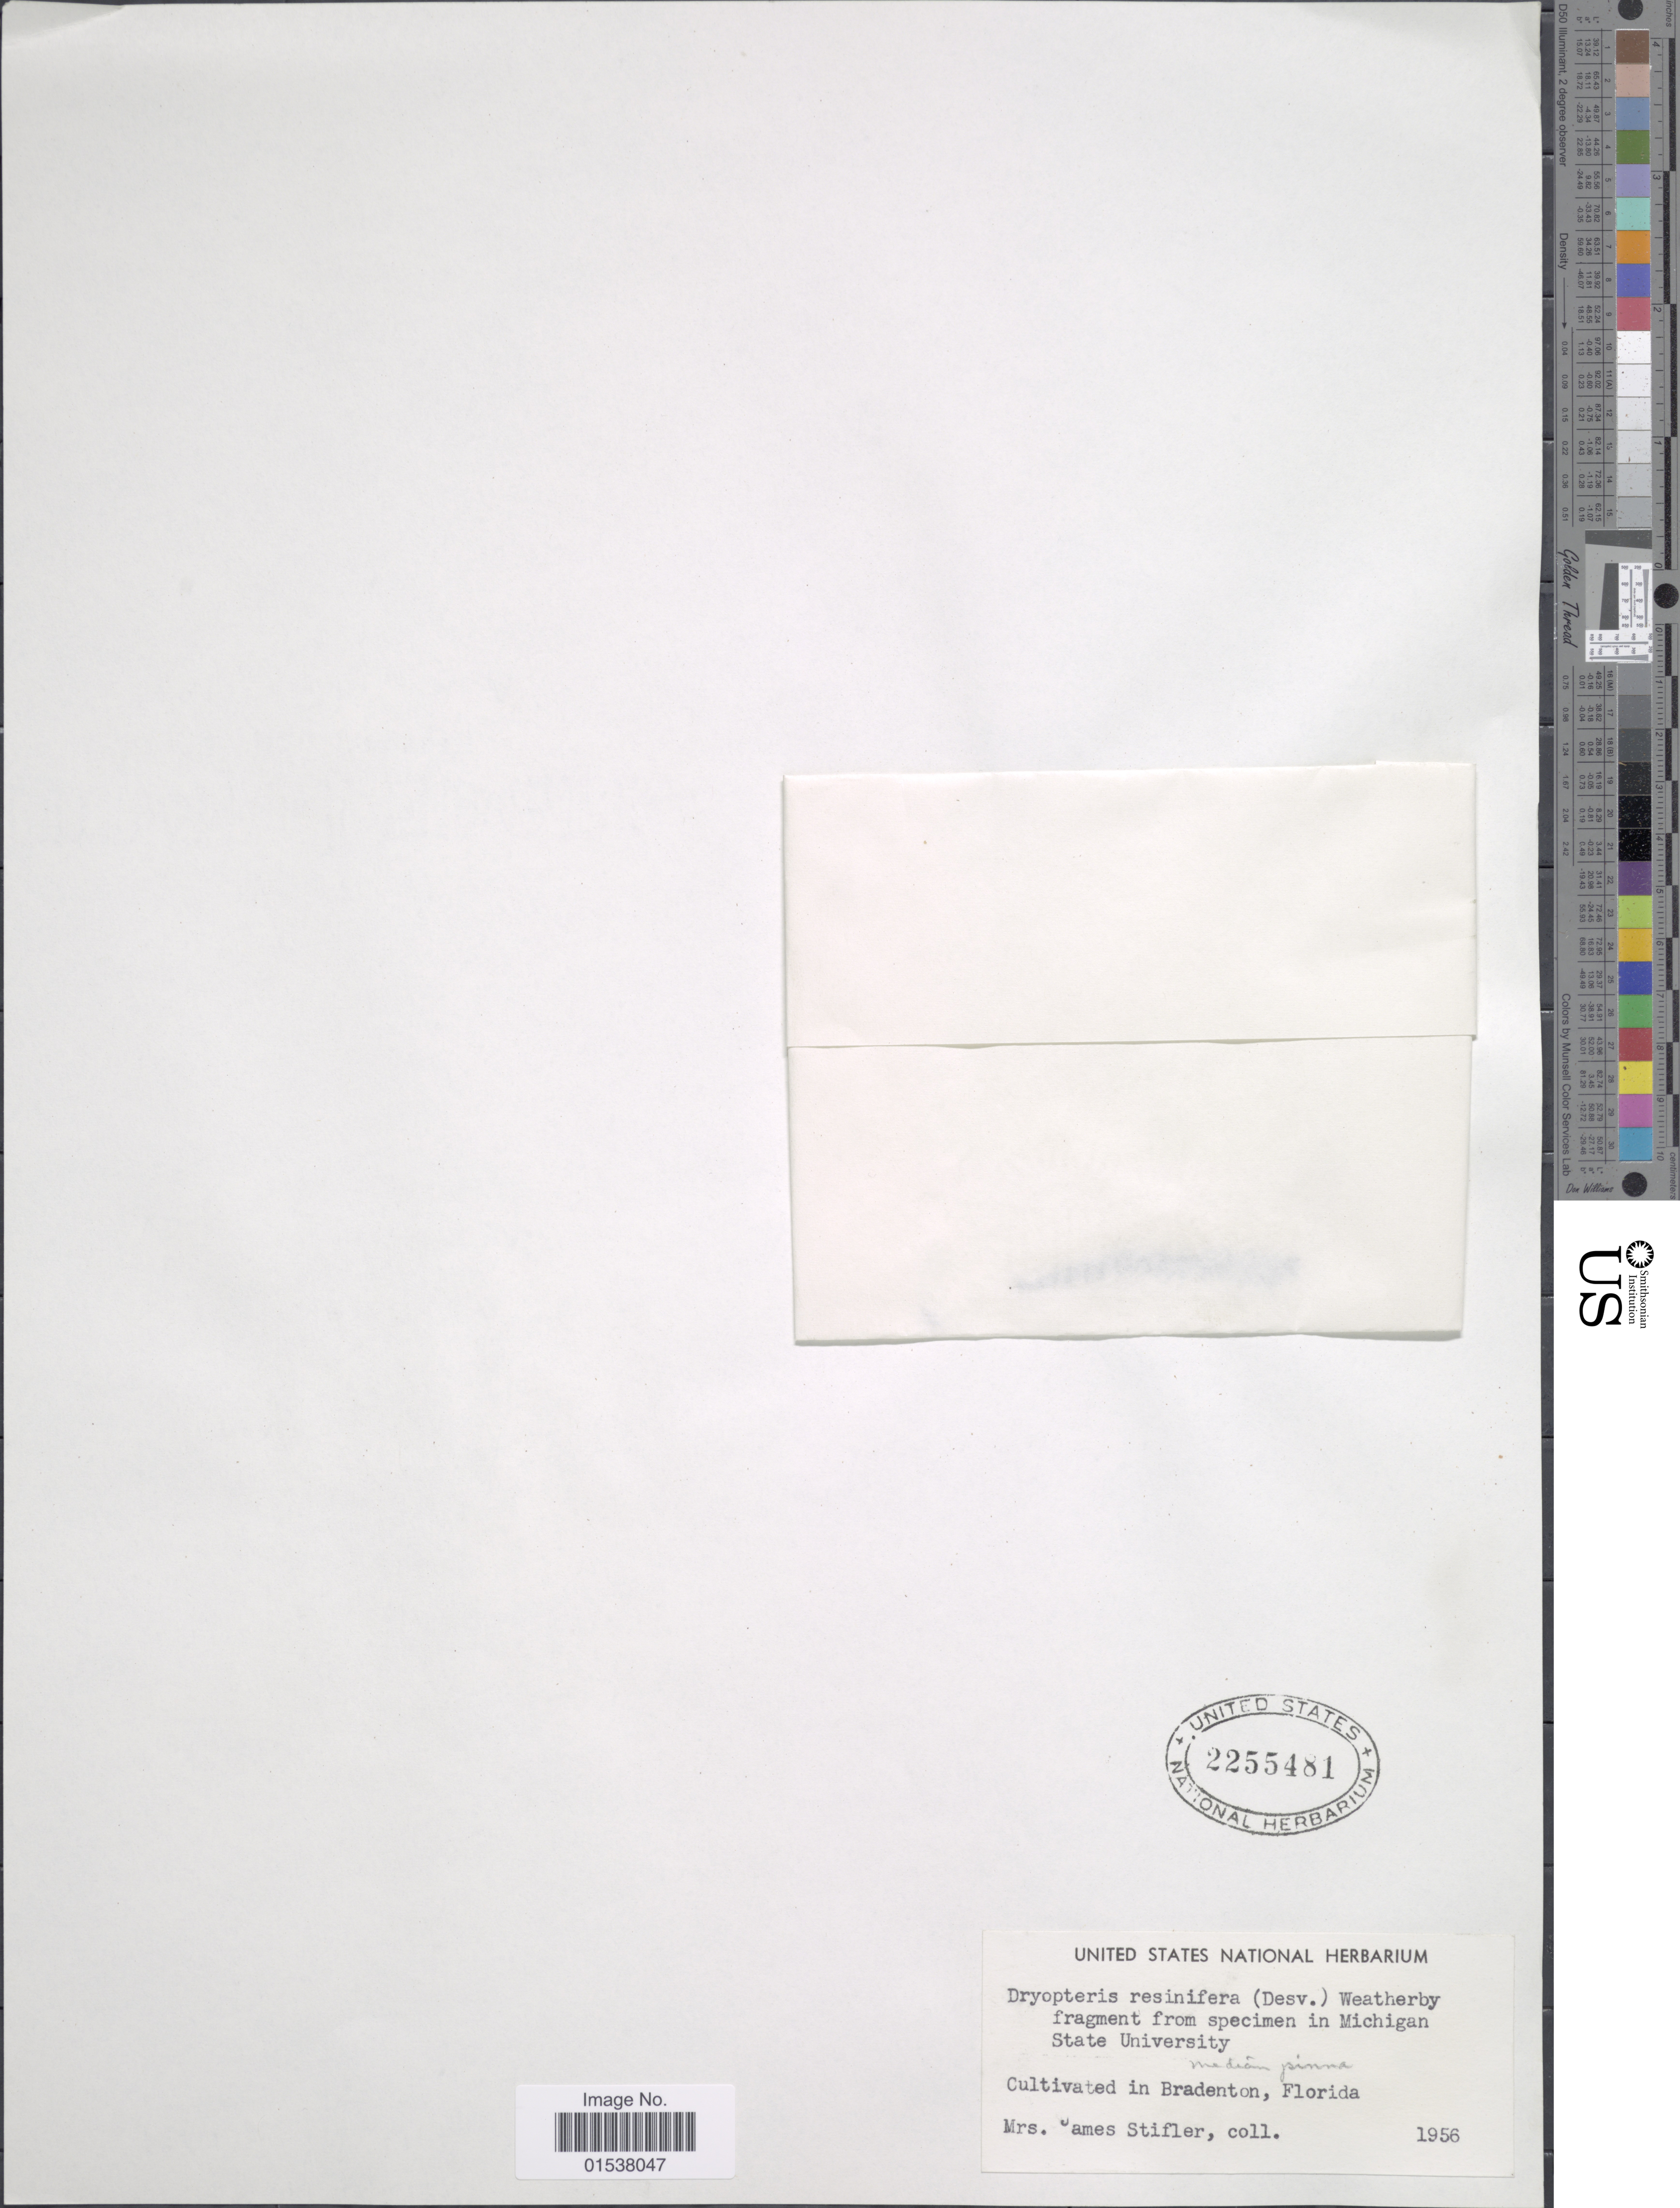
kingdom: Plantae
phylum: Tracheophyta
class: Polypodiopsida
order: Polypodiales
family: Thelypteridaceae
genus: Amauropelta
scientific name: Amauropelta resinifera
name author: (Desv.) Pic. Serm.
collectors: J. Stifler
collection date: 1956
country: United States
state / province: Florida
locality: Bradenton, Florida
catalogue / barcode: US 2255481